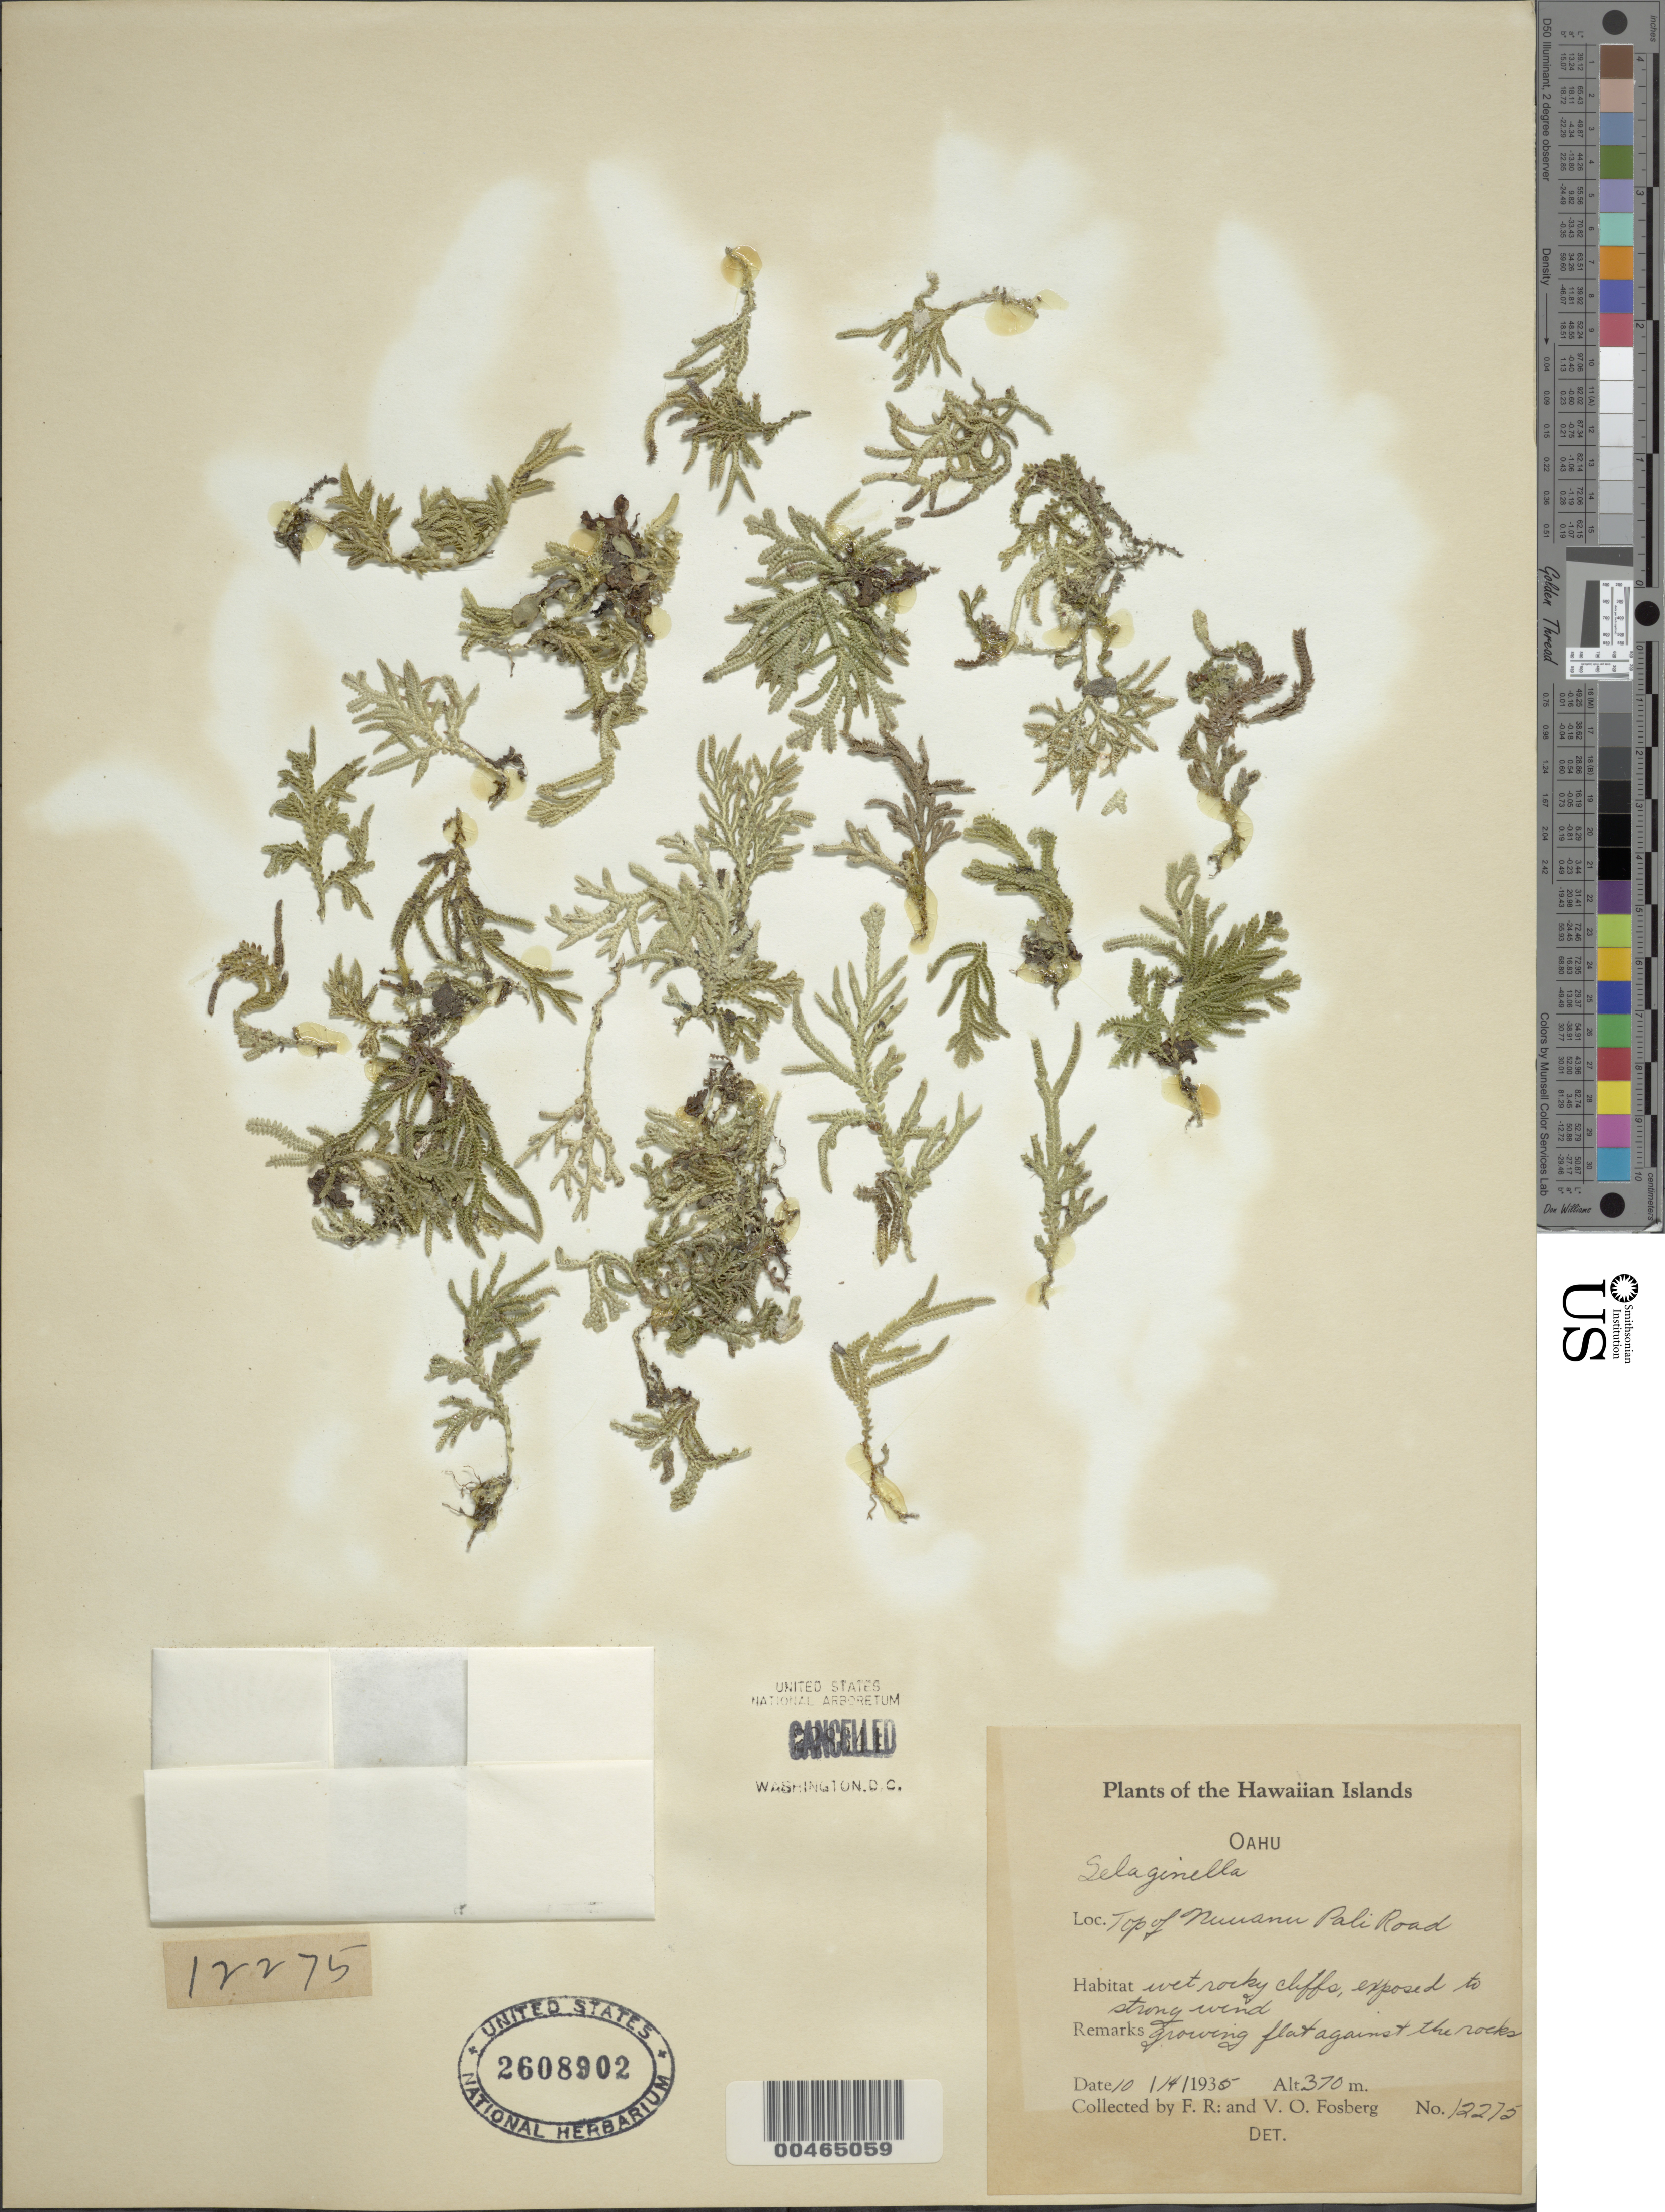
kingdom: Plantae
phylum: Tracheophyta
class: Lycopodiopsida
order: Selaginellales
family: Selaginellaceae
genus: Selaginella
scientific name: Selaginella arbuscula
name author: (Kualf.) Spring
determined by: Palmer, D. D.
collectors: F. R. Fosberg & V. O. Fosberg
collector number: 12275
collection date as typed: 14 Oct 1935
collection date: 1935-10-14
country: United States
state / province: Hawaii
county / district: Honolulu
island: Oahu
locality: Top of Nuuanu Pali Road, Oahu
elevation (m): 370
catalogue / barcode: US 2608902